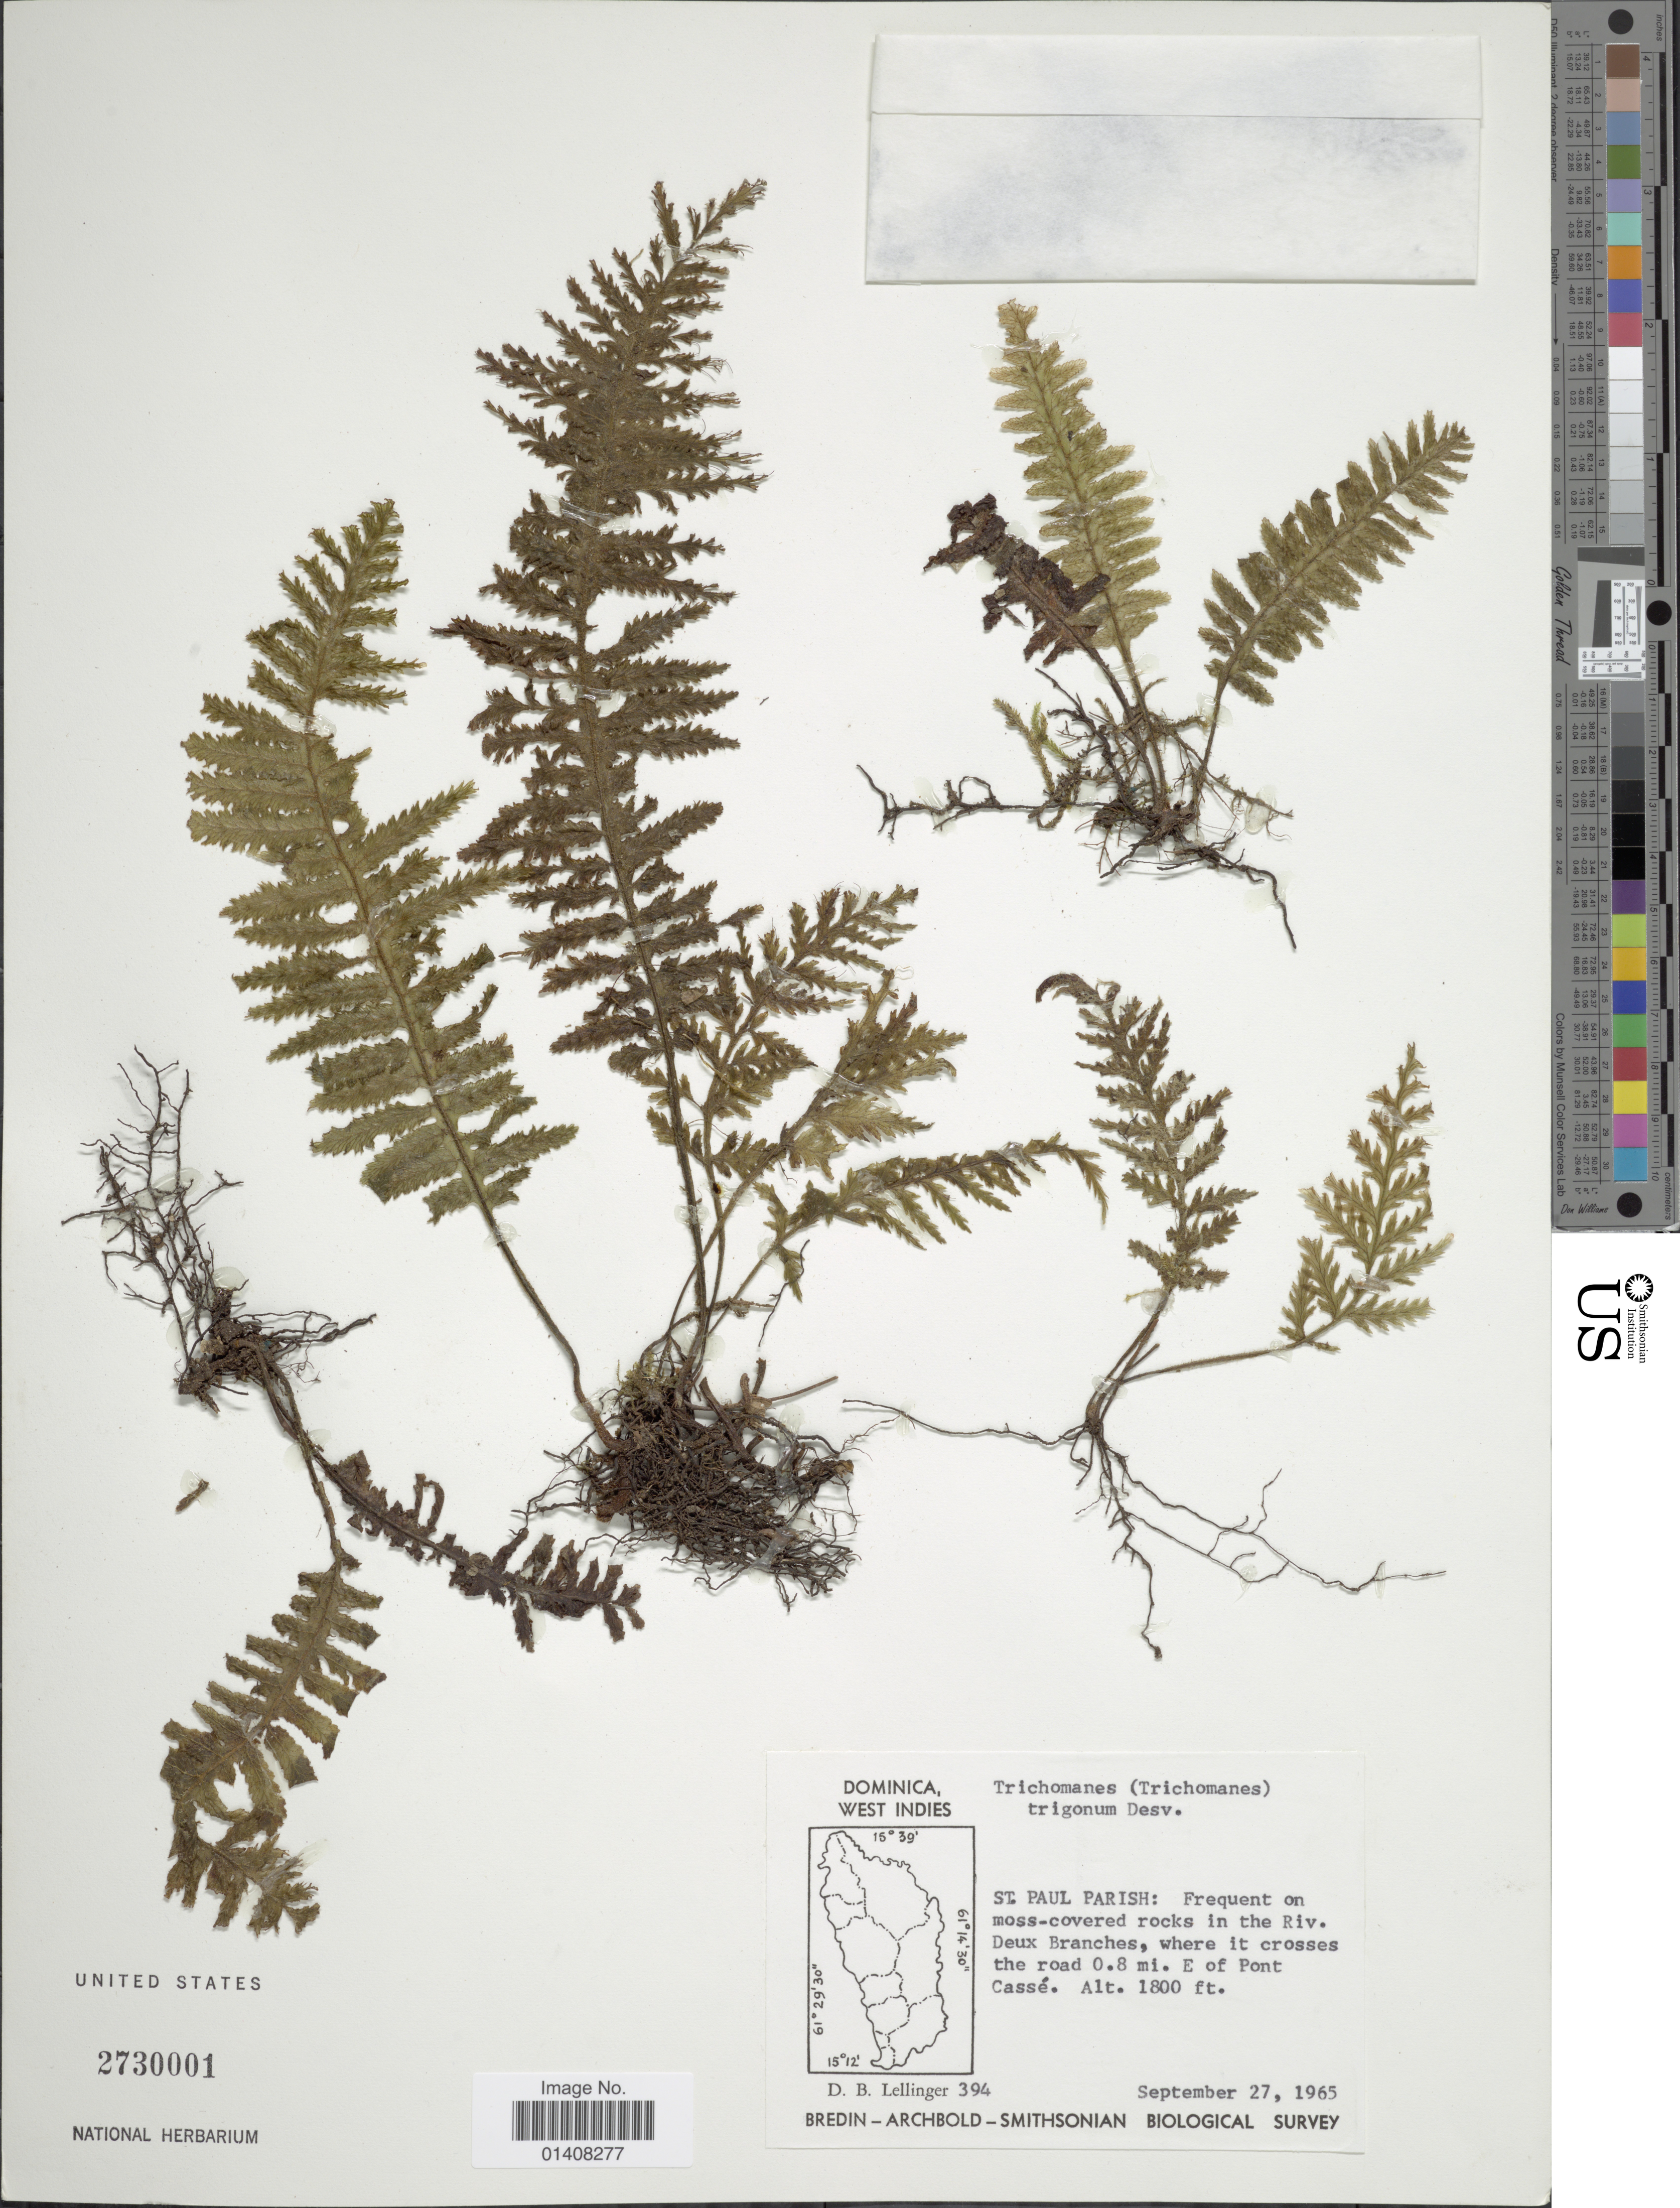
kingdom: Plantae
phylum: Tracheophyta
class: Polypodiopsida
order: Hymenophyllales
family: Hymenophyllaceae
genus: Trichomanes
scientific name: Trichomanes trigonum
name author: Desv.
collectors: D. B. Lellinger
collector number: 394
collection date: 1965-09-27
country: Dominica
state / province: St. Paul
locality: Dominica, West Indies, St. Paul Parish: frequent on moss-covered rocks in the Riv. Deux Branches, where it crosses the road 0.8 mi. E. of Pont Cassé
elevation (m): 549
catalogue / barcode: US 2730001